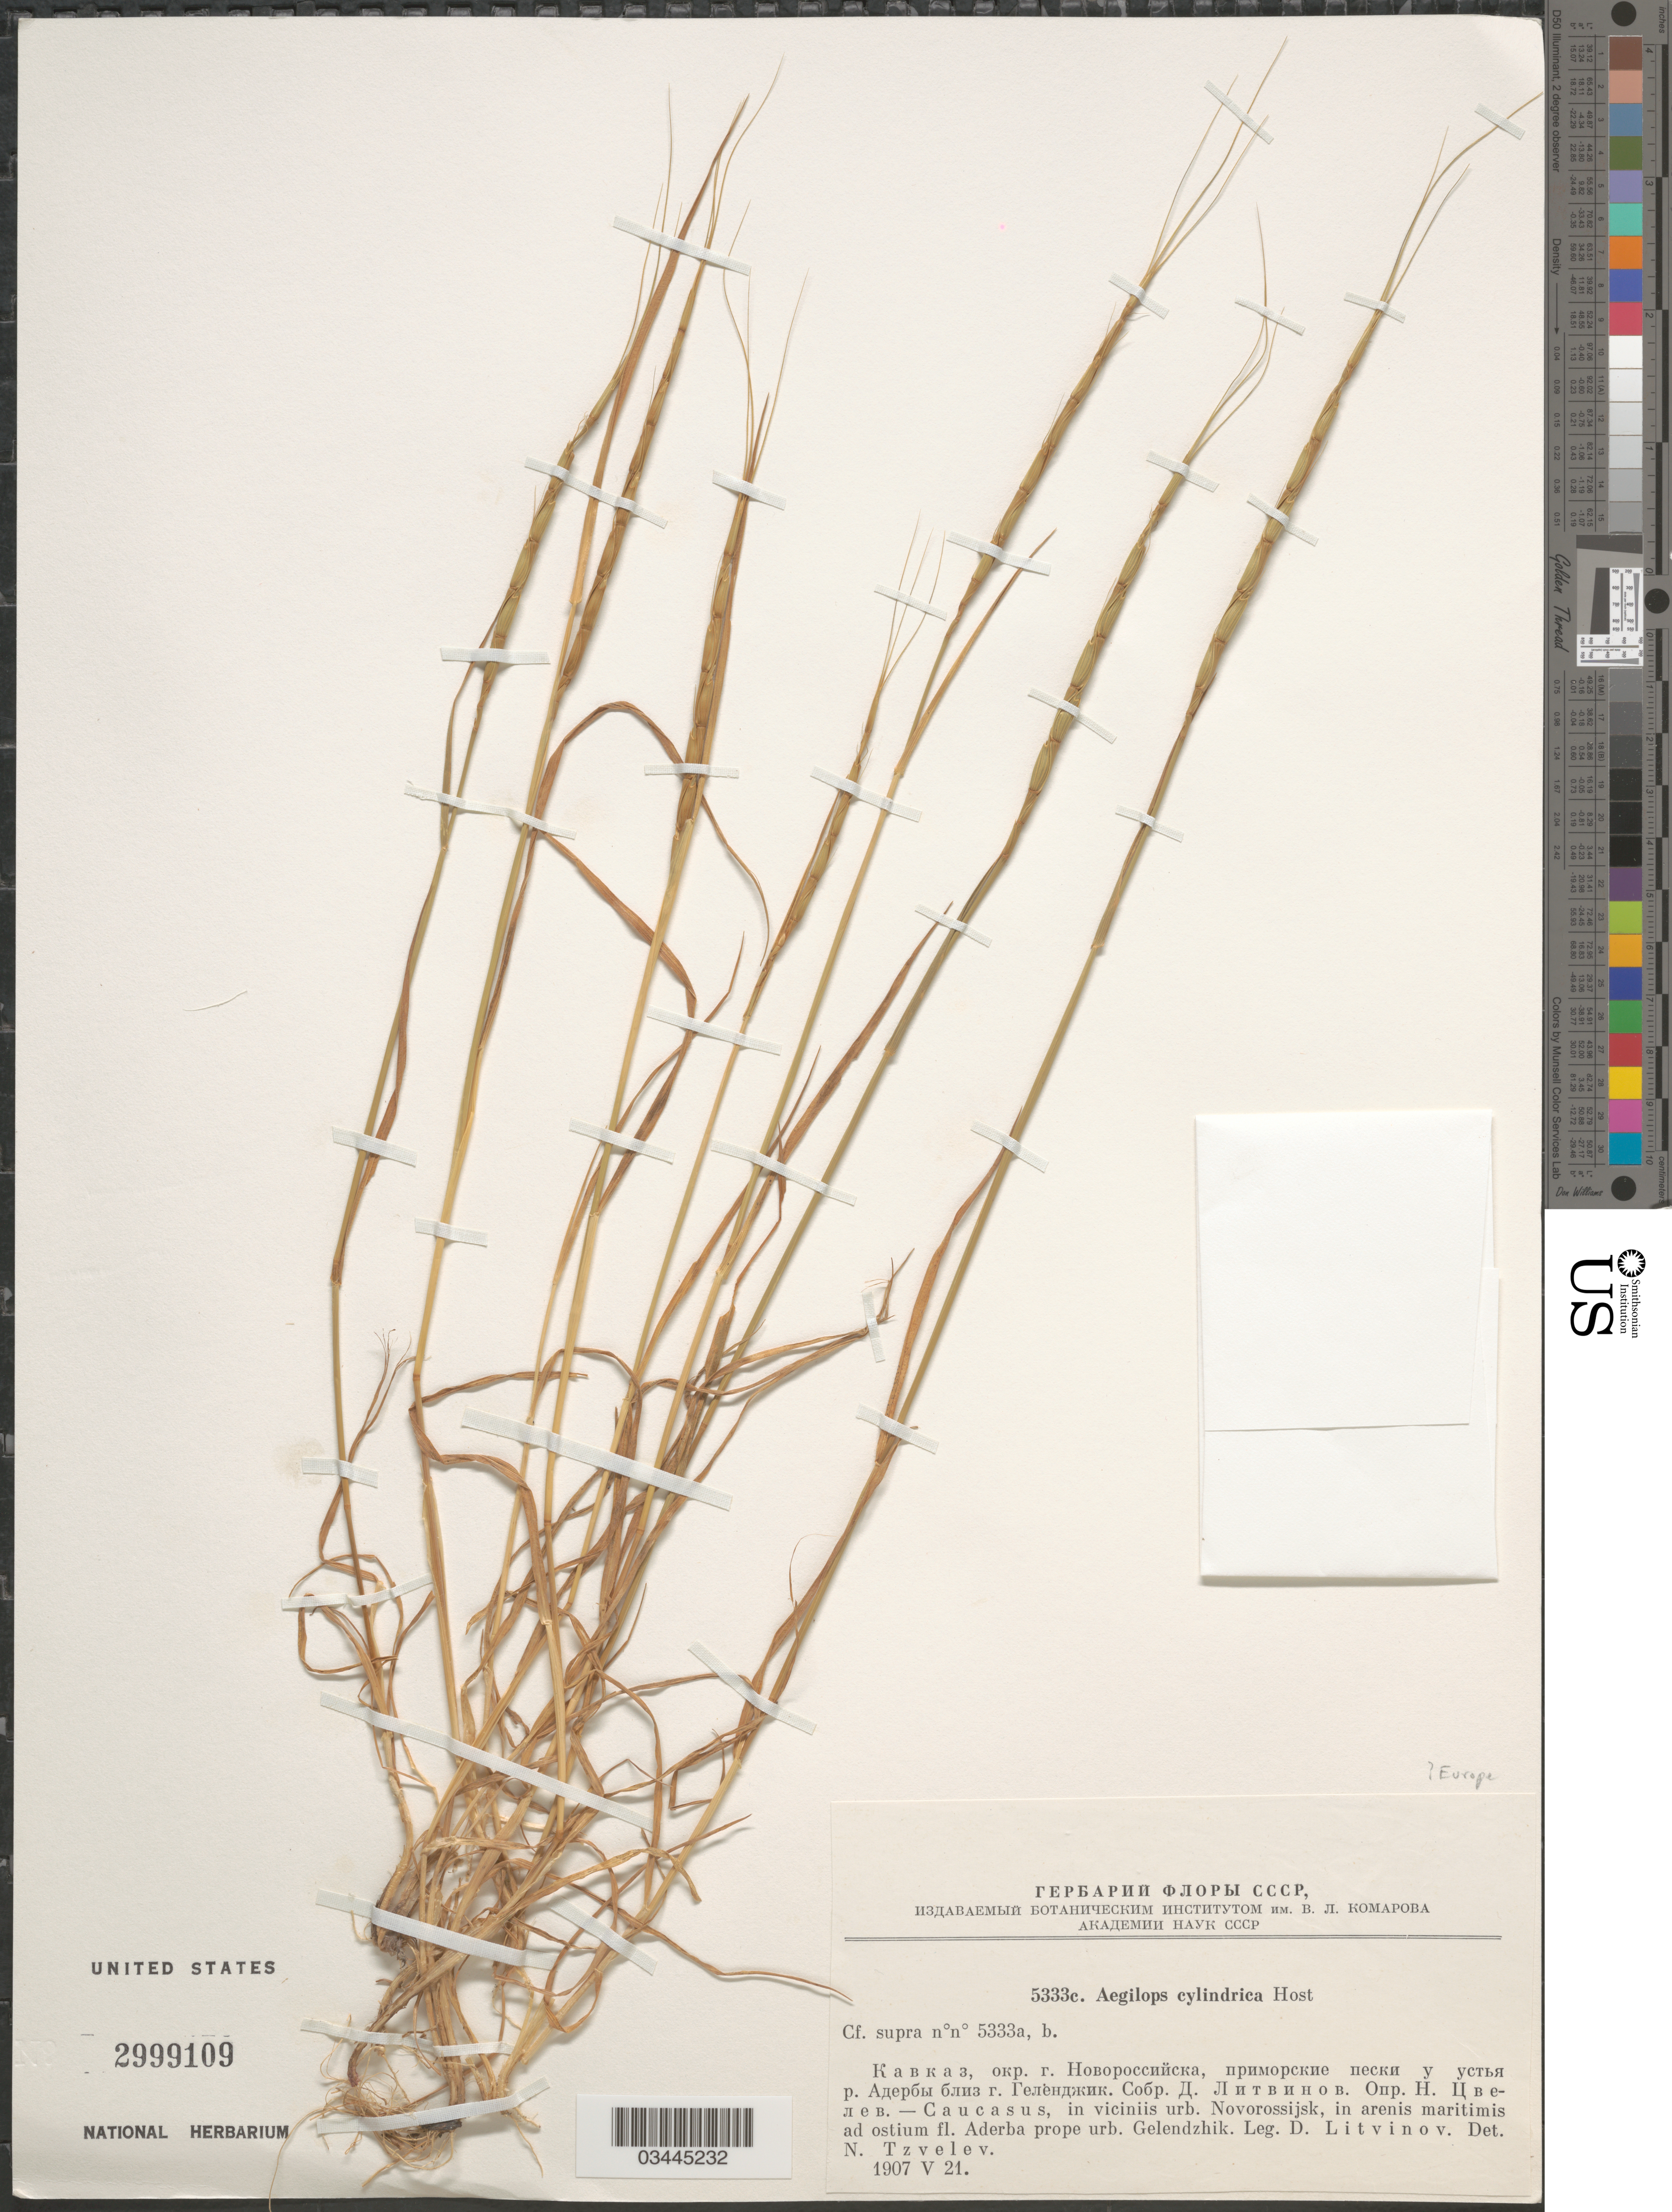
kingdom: Plantae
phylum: Tracheophyta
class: Liliopsida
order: Poales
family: Poaceae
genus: Aegilops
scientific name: Aegilops cylindrica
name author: Host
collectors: D. Litvinov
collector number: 5333c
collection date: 1907-05-21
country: Russian Federation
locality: Caucasus, in viciniis urb. Novorossijsk, in arenis maritimis ad ostium fl. Aderba prope urb. Gelendzhik. [unsure placement]Europe.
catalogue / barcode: US 2999109